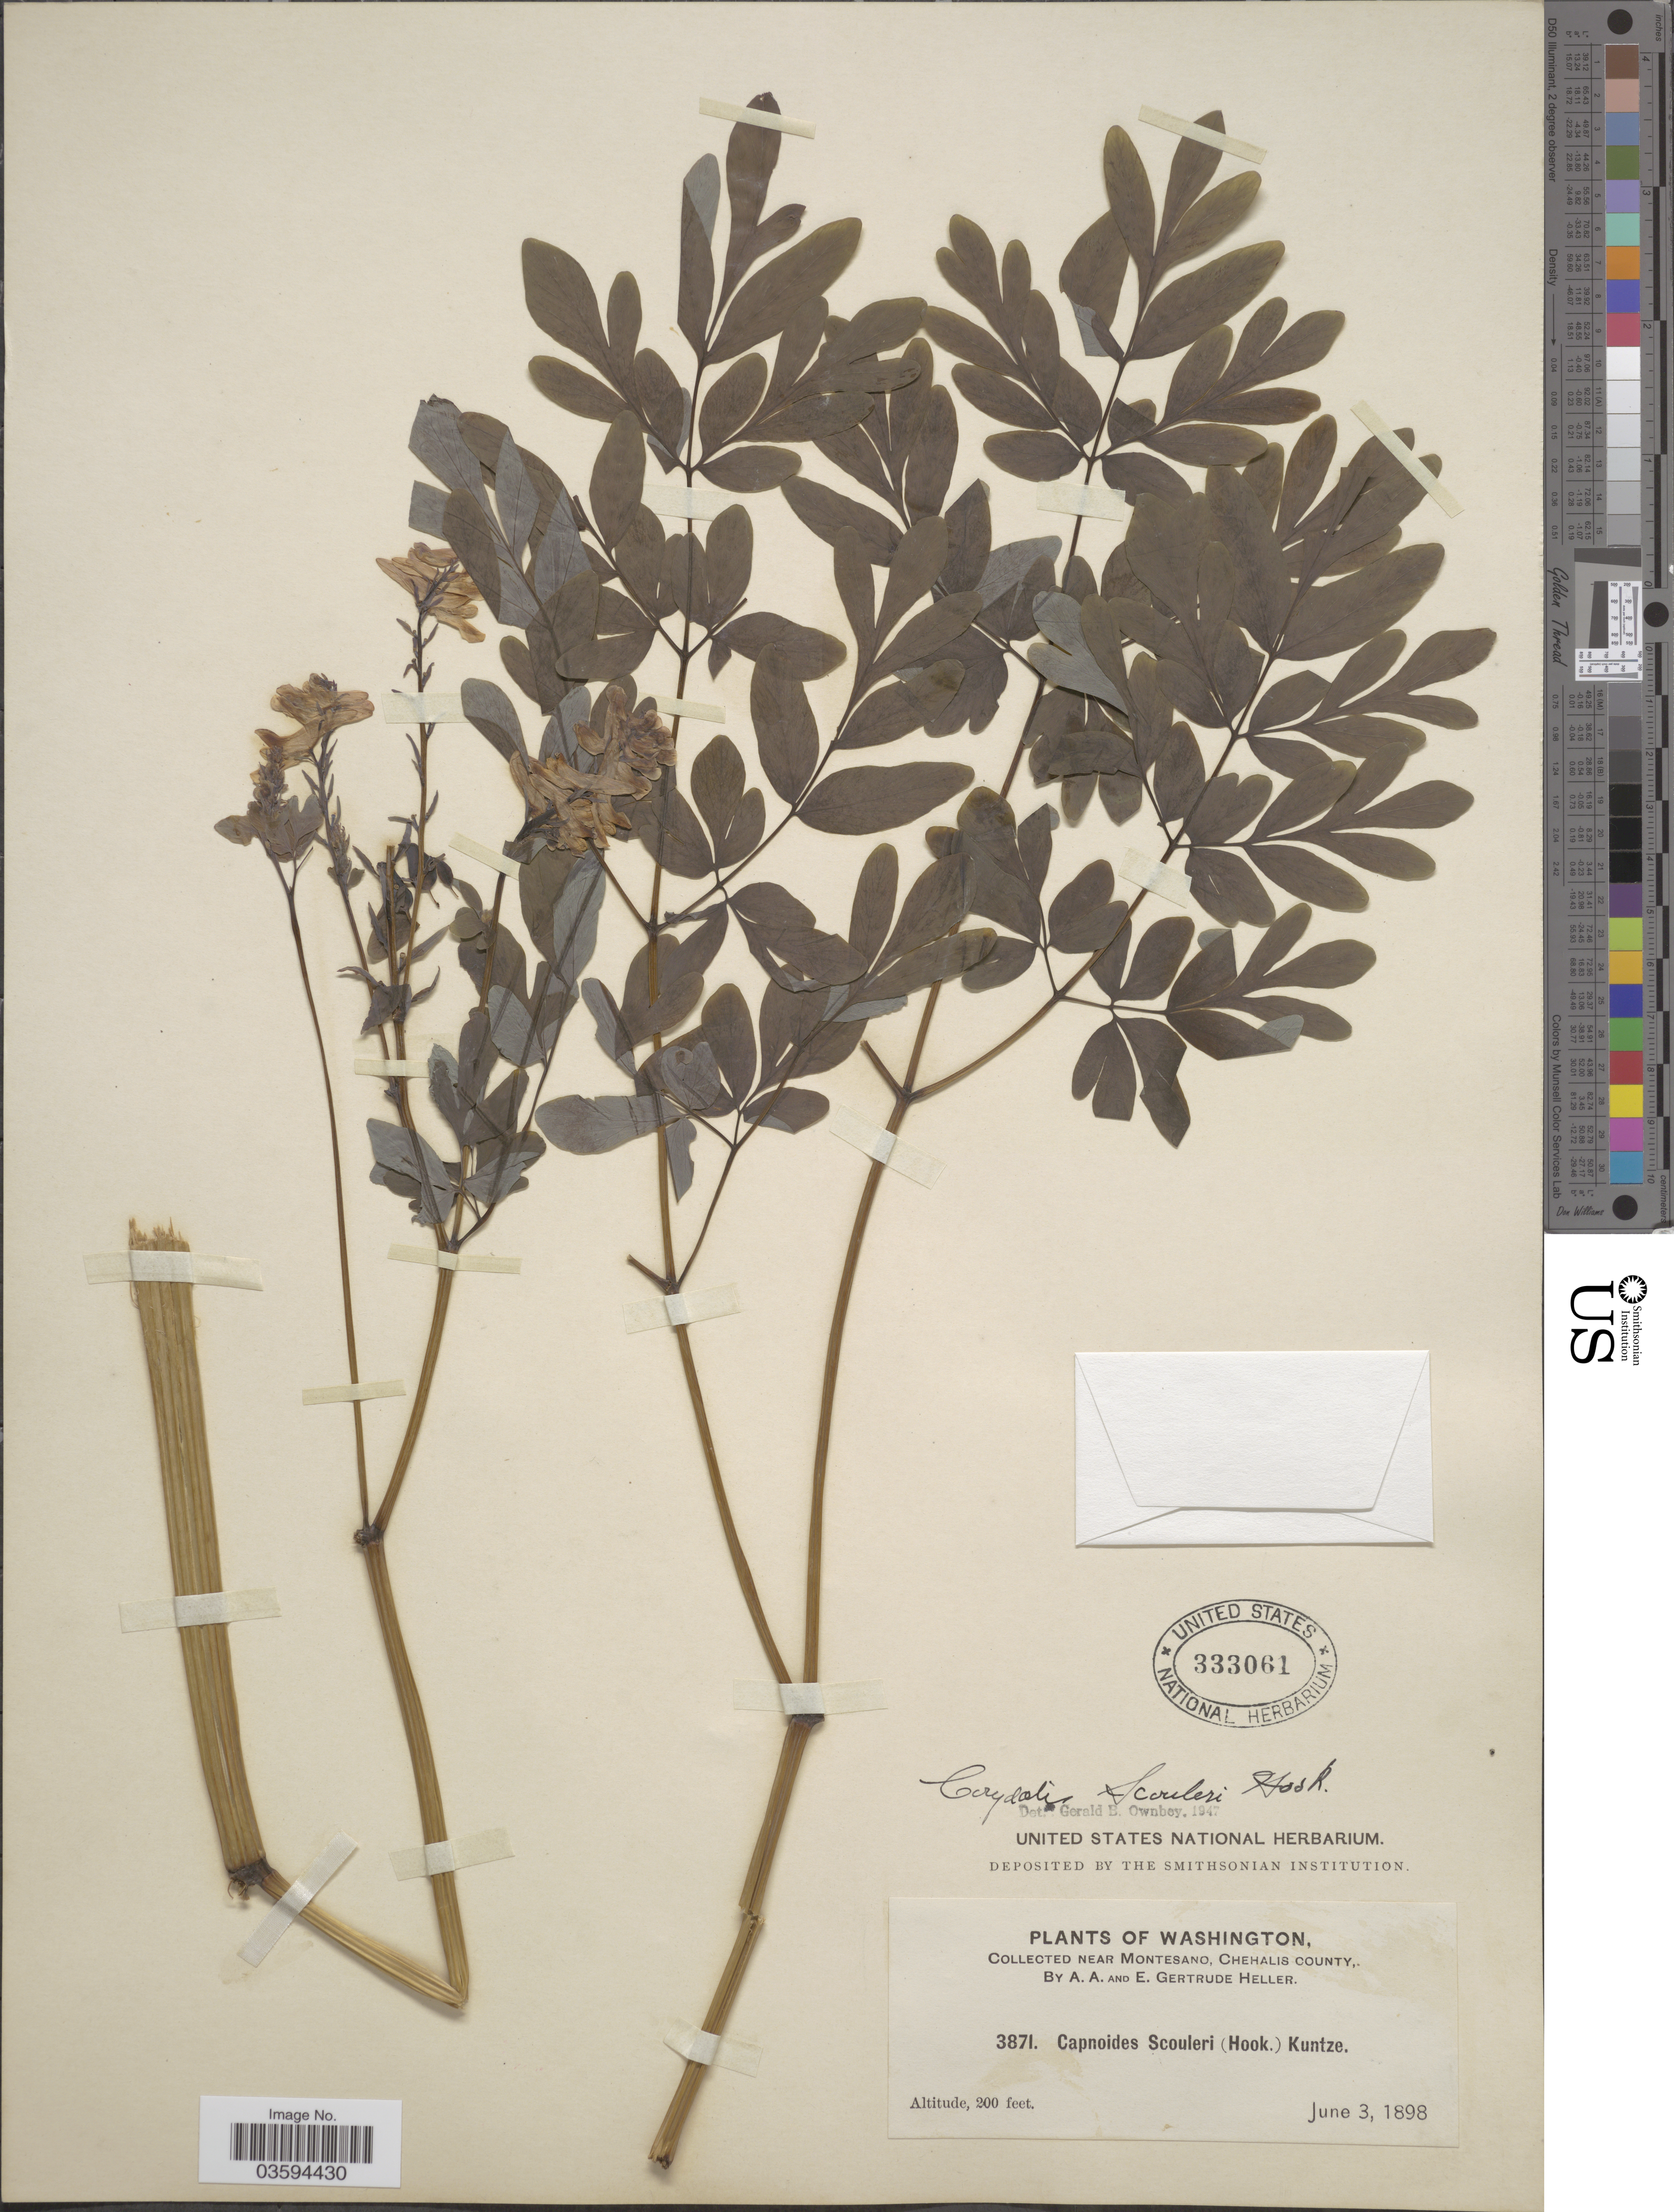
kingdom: Plantae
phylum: Tracheophyta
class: Magnoliopsida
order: Ranunculales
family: Papaveraceae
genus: Corydalis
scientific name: Corydalis scouleri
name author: Hook.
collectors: A. A. Heller & E. G. Heller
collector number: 3871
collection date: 1898-06-03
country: United States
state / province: Washington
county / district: Grays Harbor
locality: Near Montesano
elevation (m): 61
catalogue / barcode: US 333061